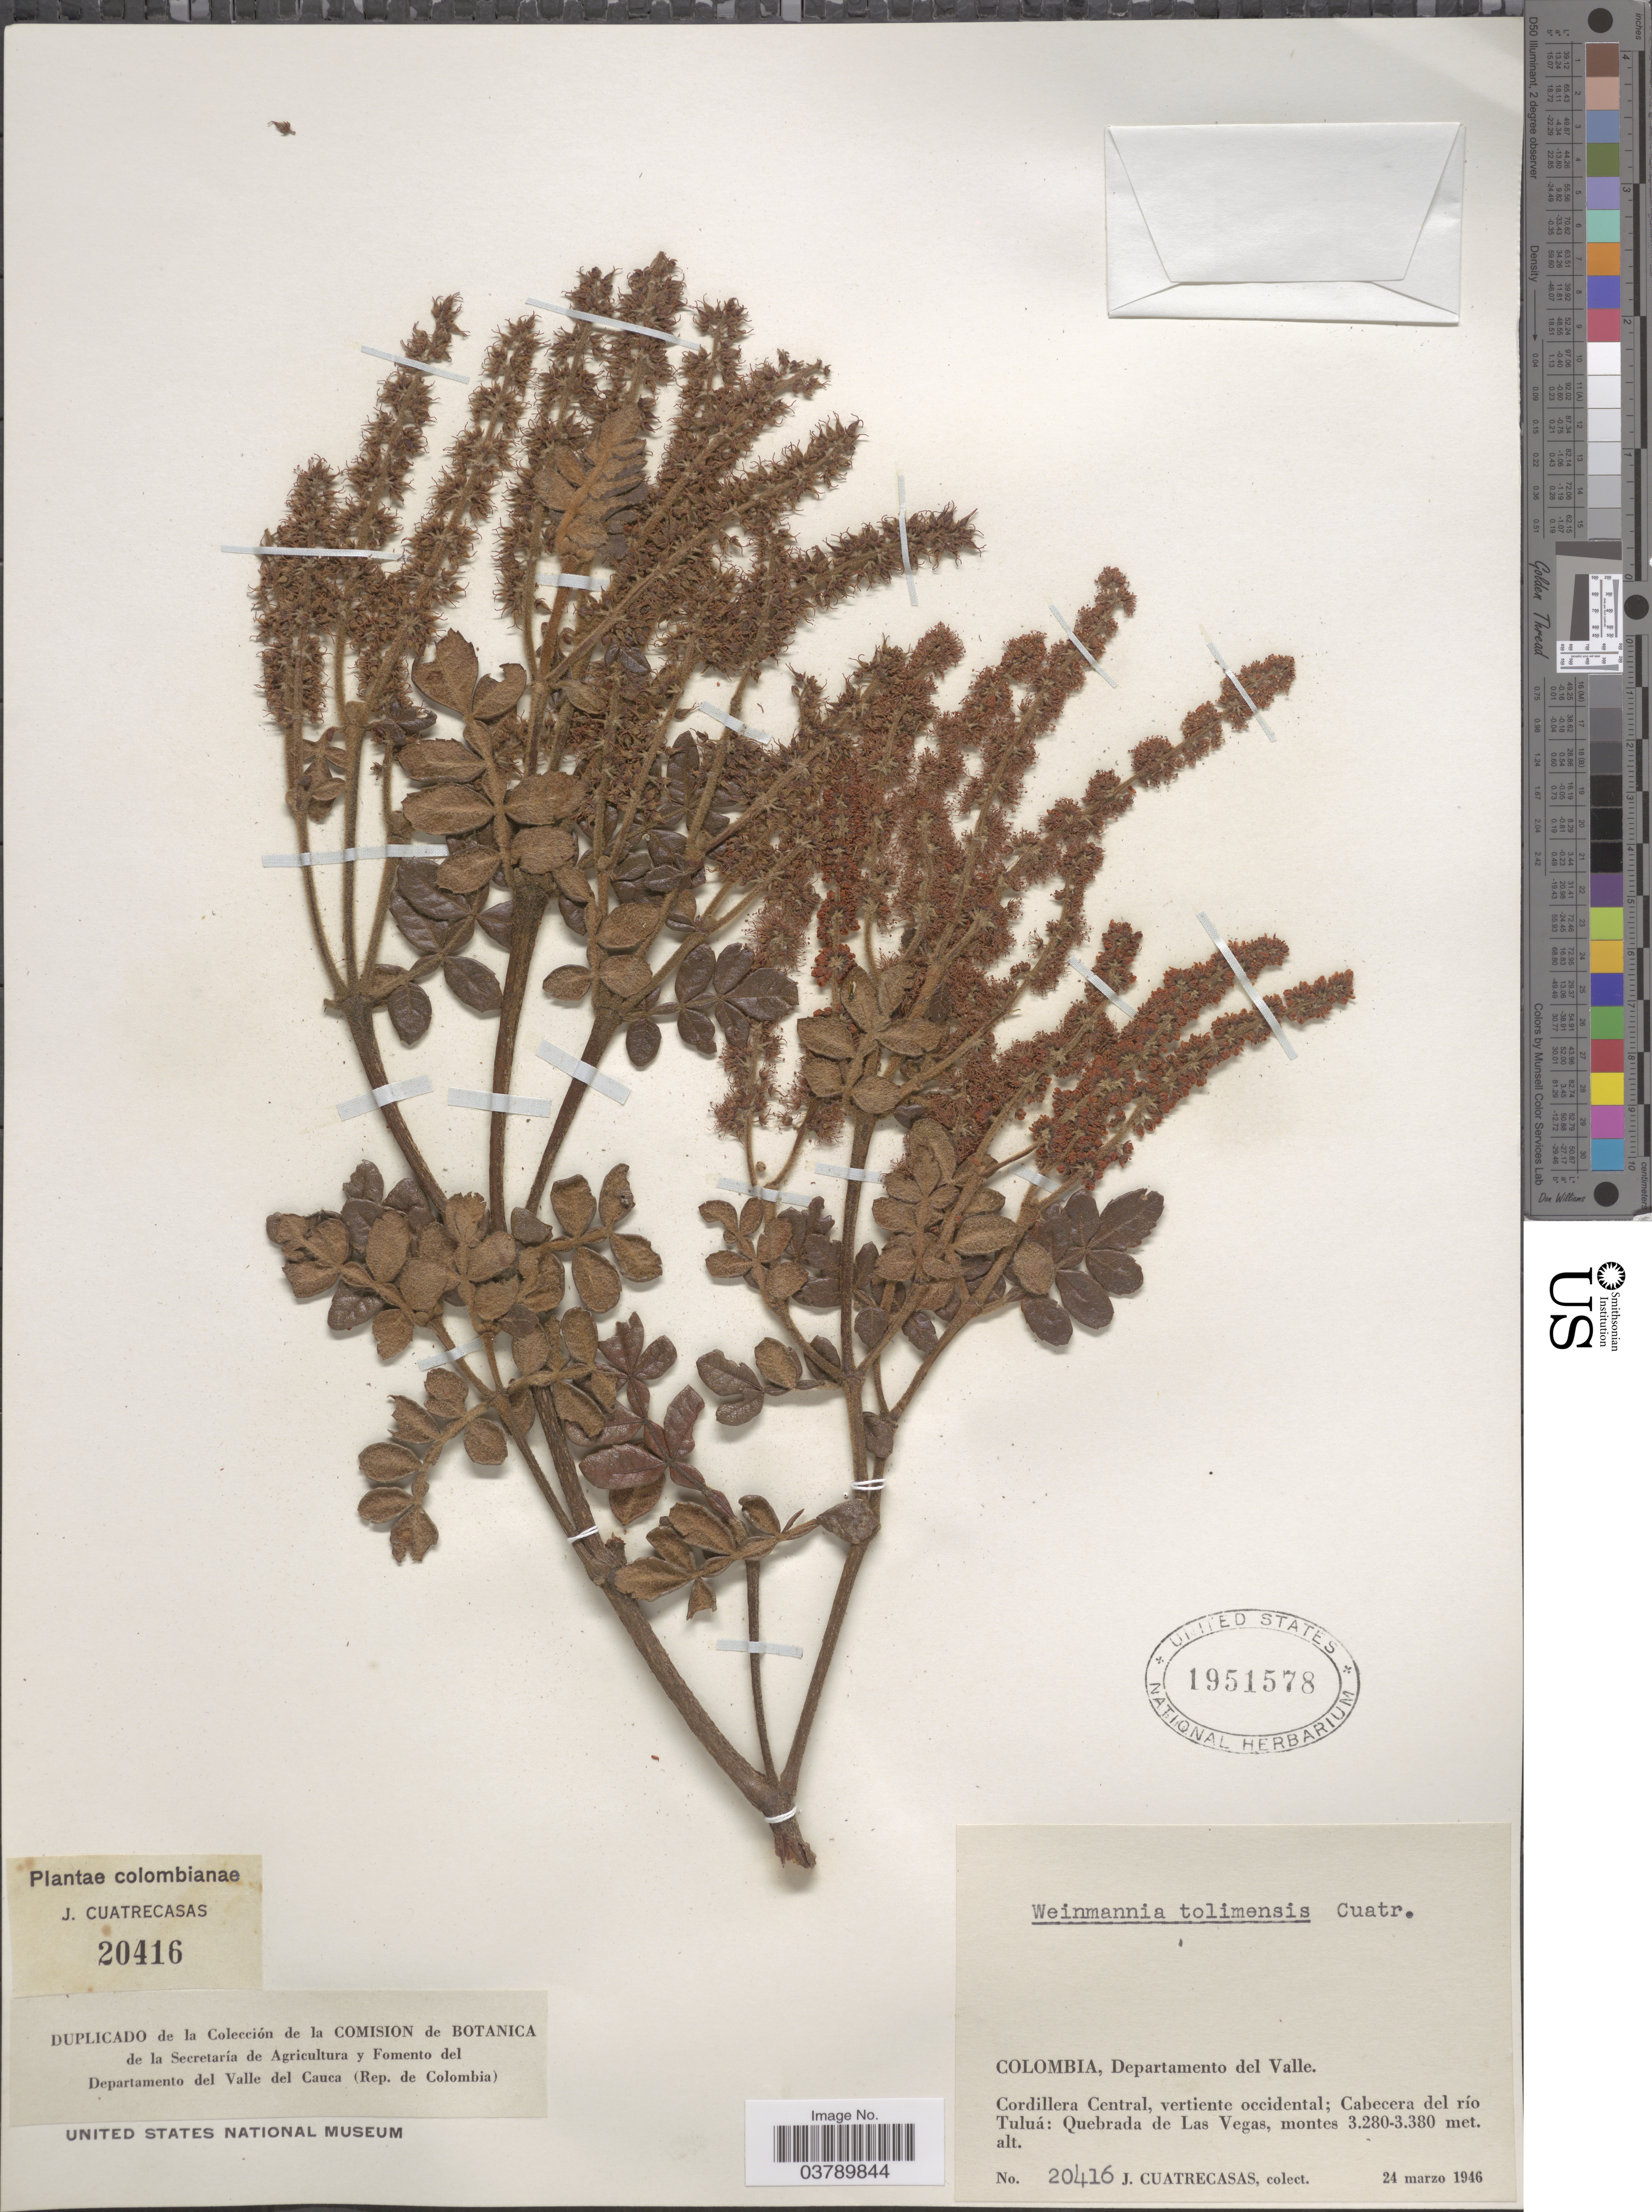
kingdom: Plantae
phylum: Tracheophyta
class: Magnoliopsida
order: Oxalidales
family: Cunoniaceae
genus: Weinmannia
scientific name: Weinmannia tolimensis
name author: Cuatrec.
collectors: J. Cuatrecasas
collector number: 20416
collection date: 1946-03-24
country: Colombia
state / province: Valle del Cauca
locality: Departamento del Valle. Cordillera Central, vertiente occidental; Cabecera del río Tuluá: Quebrada de Las Vegas.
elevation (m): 3280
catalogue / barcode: US 1951578